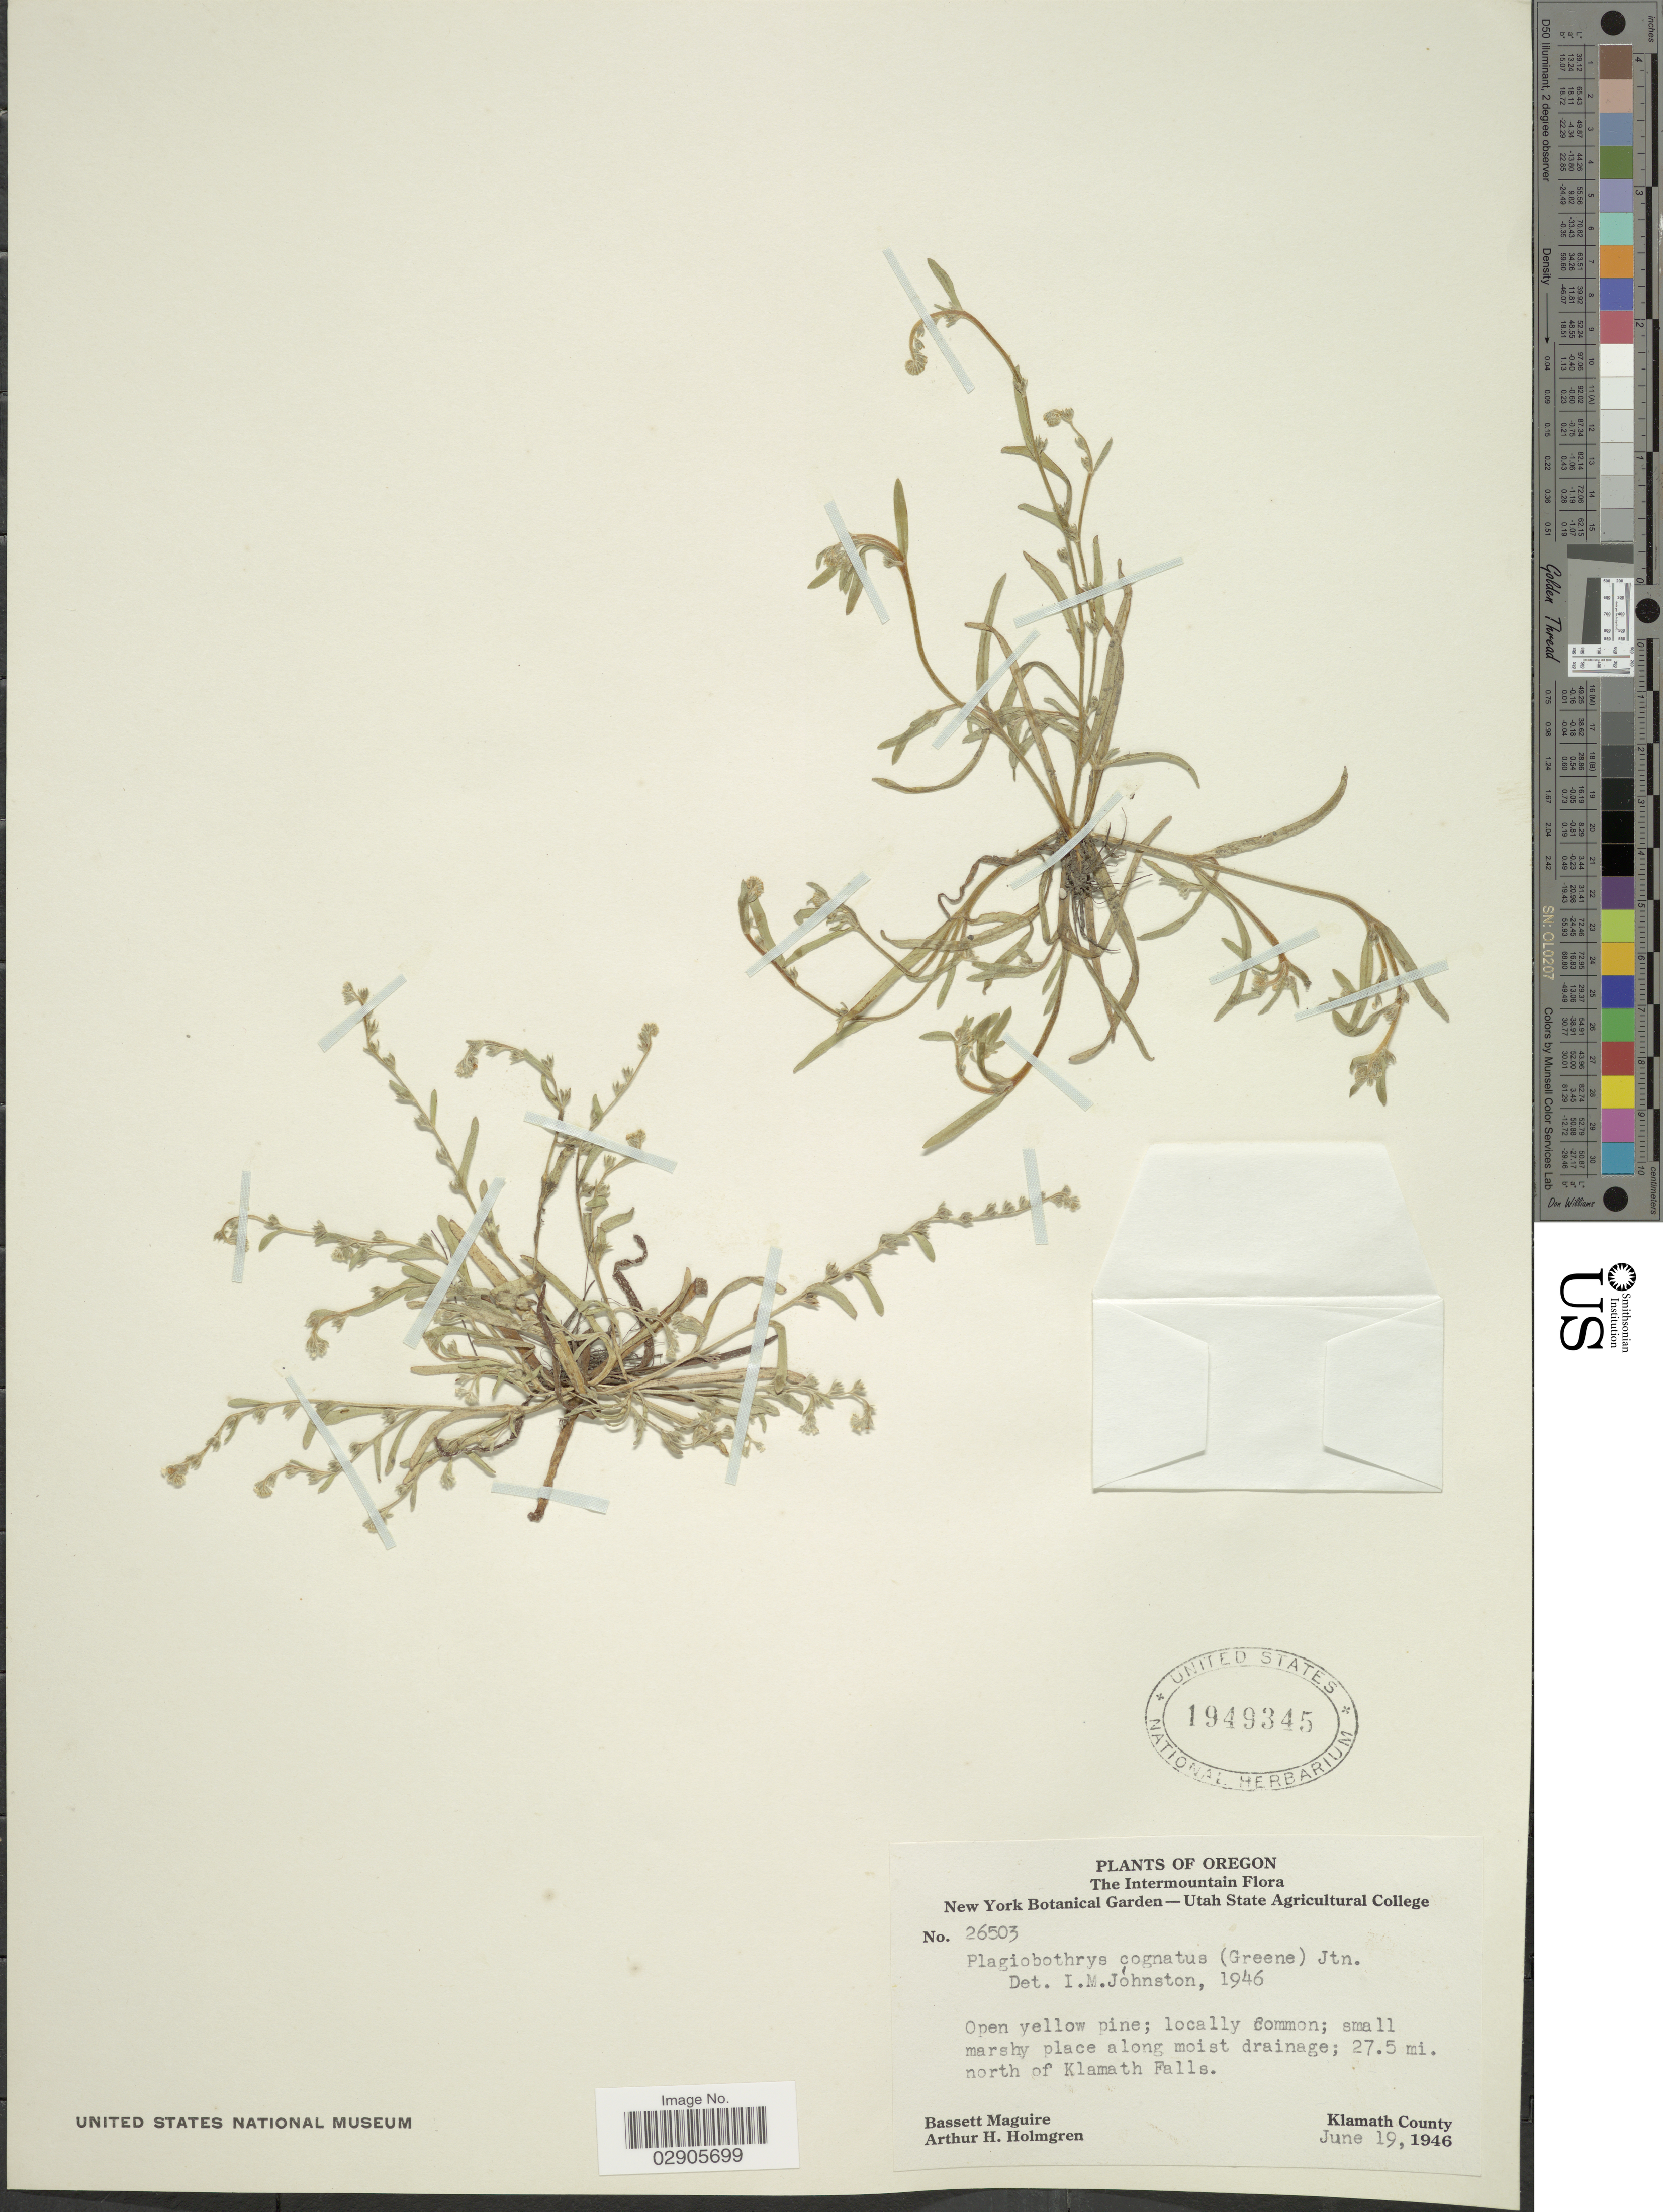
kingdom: Plantae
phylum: Tracheophyta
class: Magnoliopsida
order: Boraginales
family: Boraginaceae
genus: Plagiobothrys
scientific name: Plagiobothrys cognatus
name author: (Greene) I.M. Johnst.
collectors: B. Maguire & A. H. Holmgren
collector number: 26503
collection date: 1946-06-19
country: United States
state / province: Oregon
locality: The Intermountain. Small marshy place along moist drainage; 27.5 mi. north of Klamath Falls. Klamath County.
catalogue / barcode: US 1949345